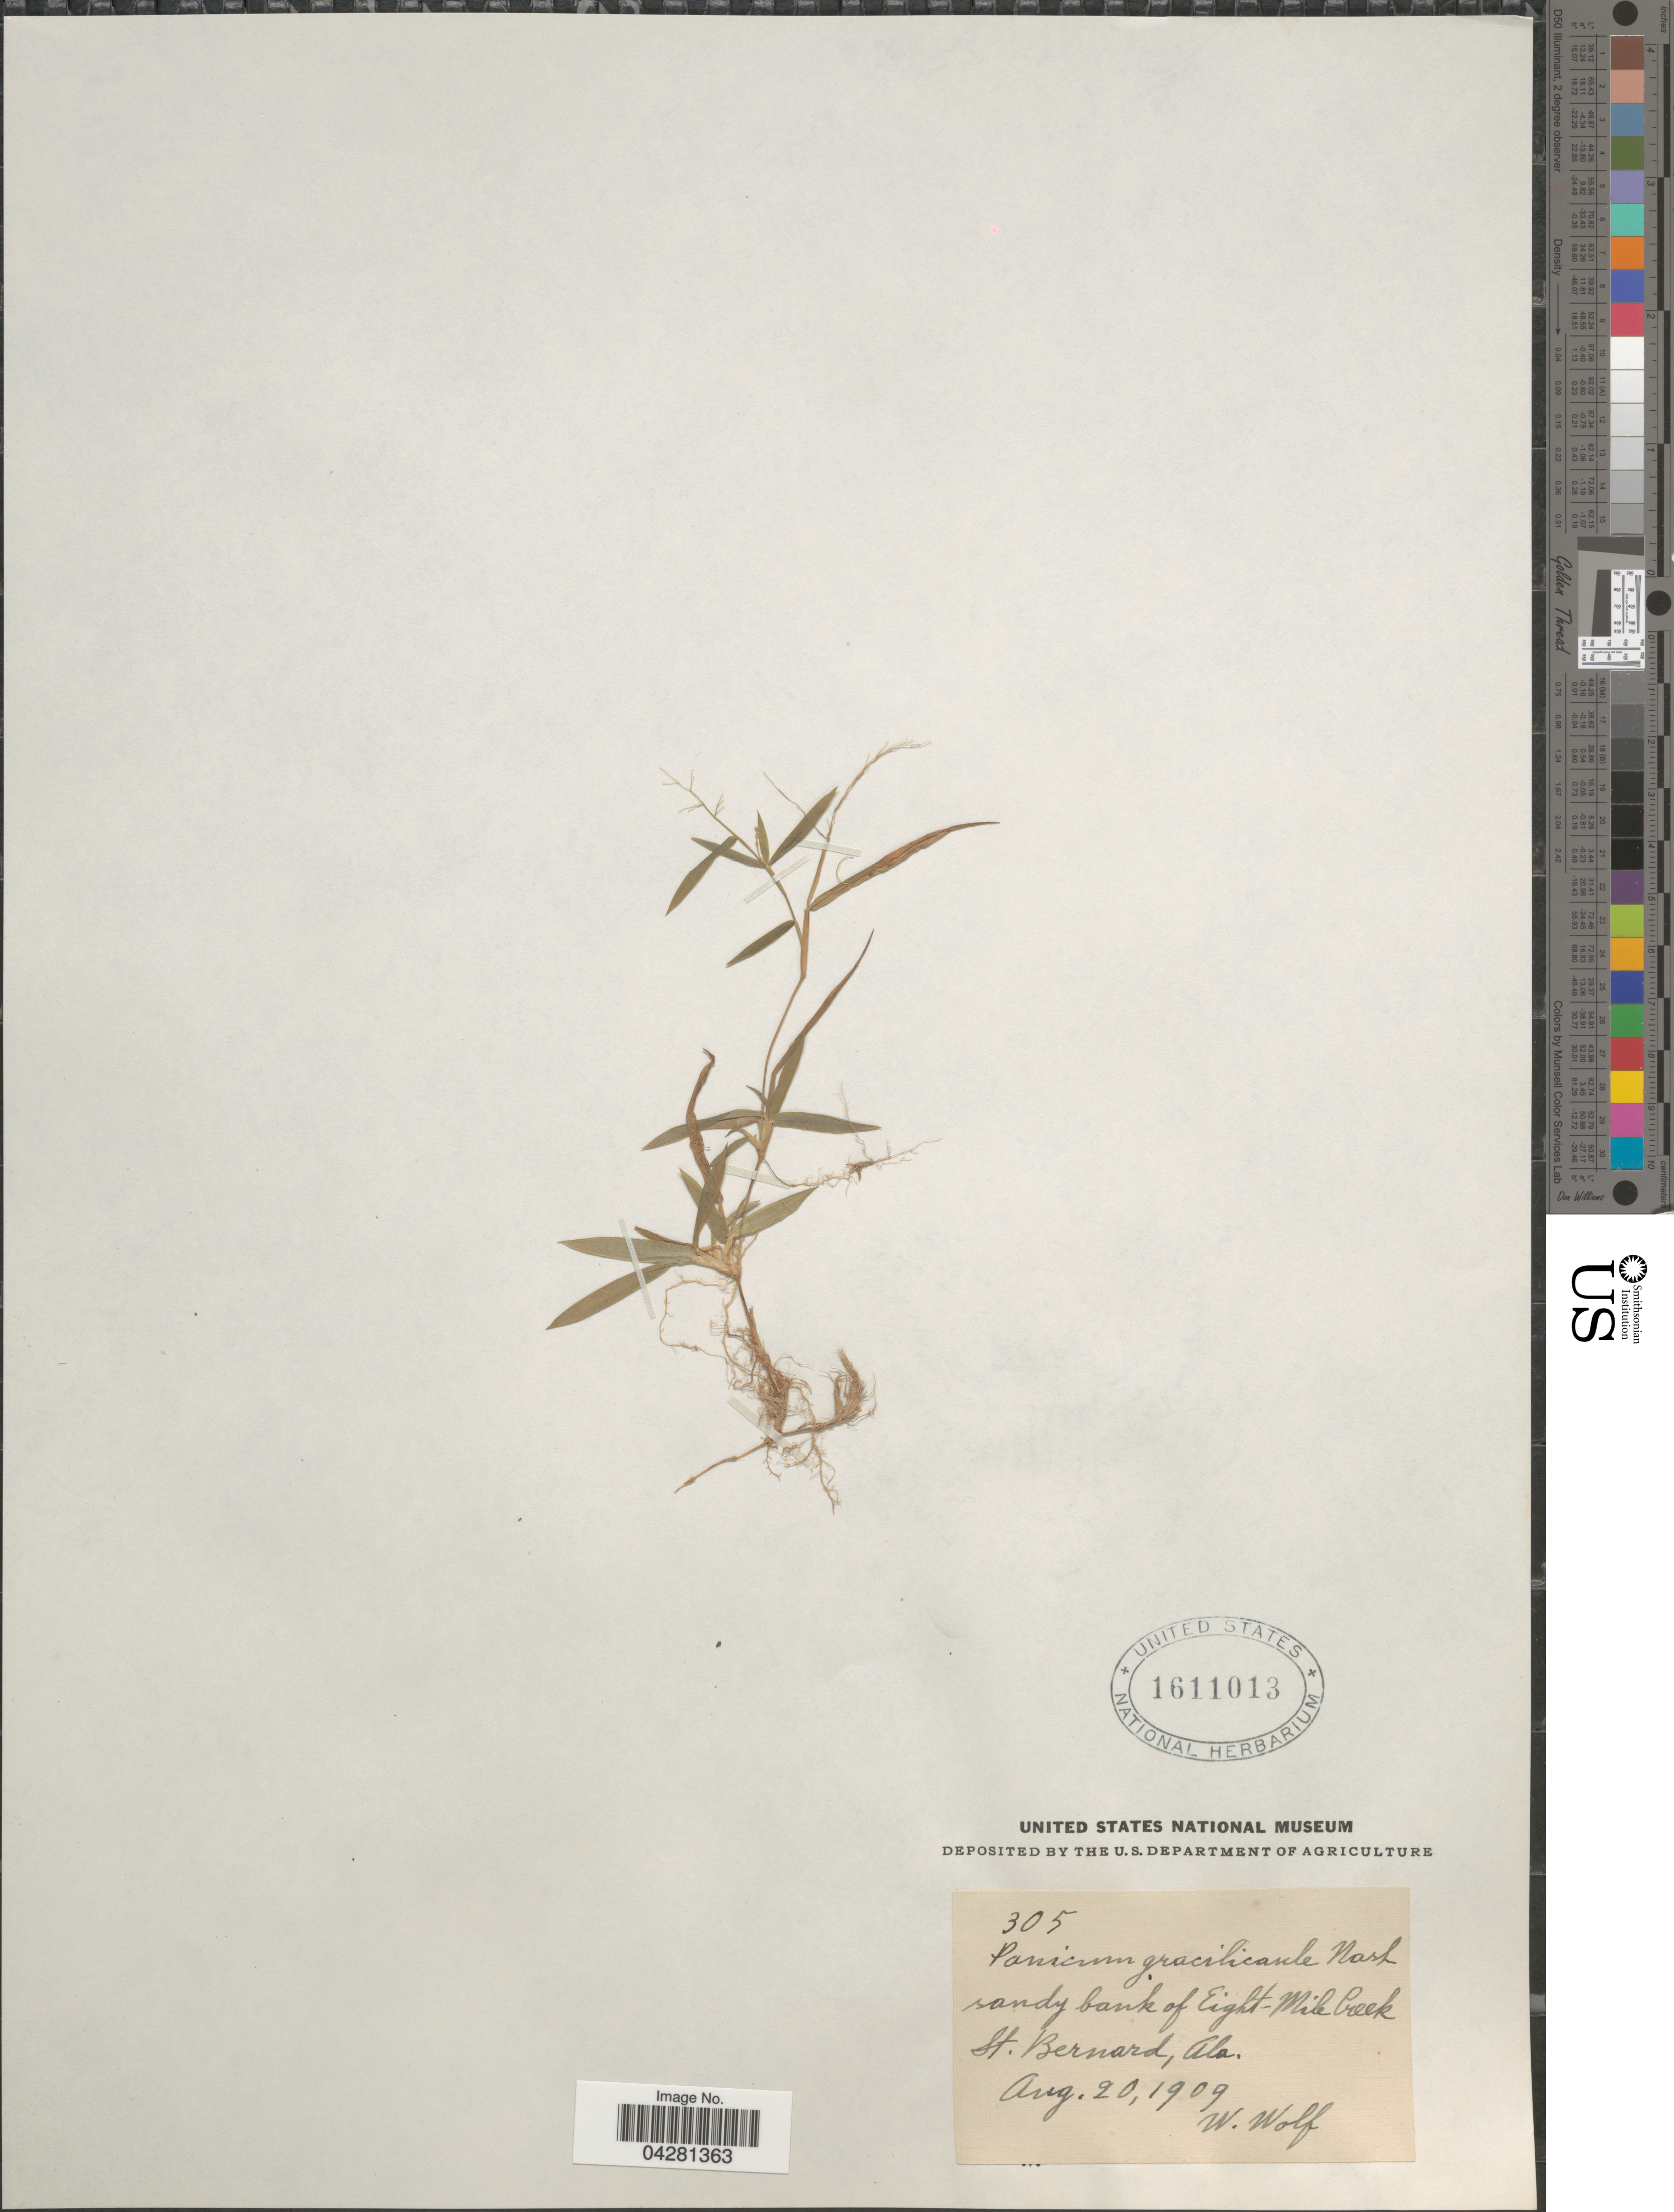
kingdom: Plantae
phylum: Tracheophyta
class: Liliopsida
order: Poales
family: Poaceae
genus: Dichanthelium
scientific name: Dichanthelium dichotomum var. unciphyllum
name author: (Trin.) Davidse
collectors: W. Wolf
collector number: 305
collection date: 1909-08-20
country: United States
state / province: Alabama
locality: Sandy bank of Eight-Mile Creek. St. Bernard.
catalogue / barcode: US 1611013